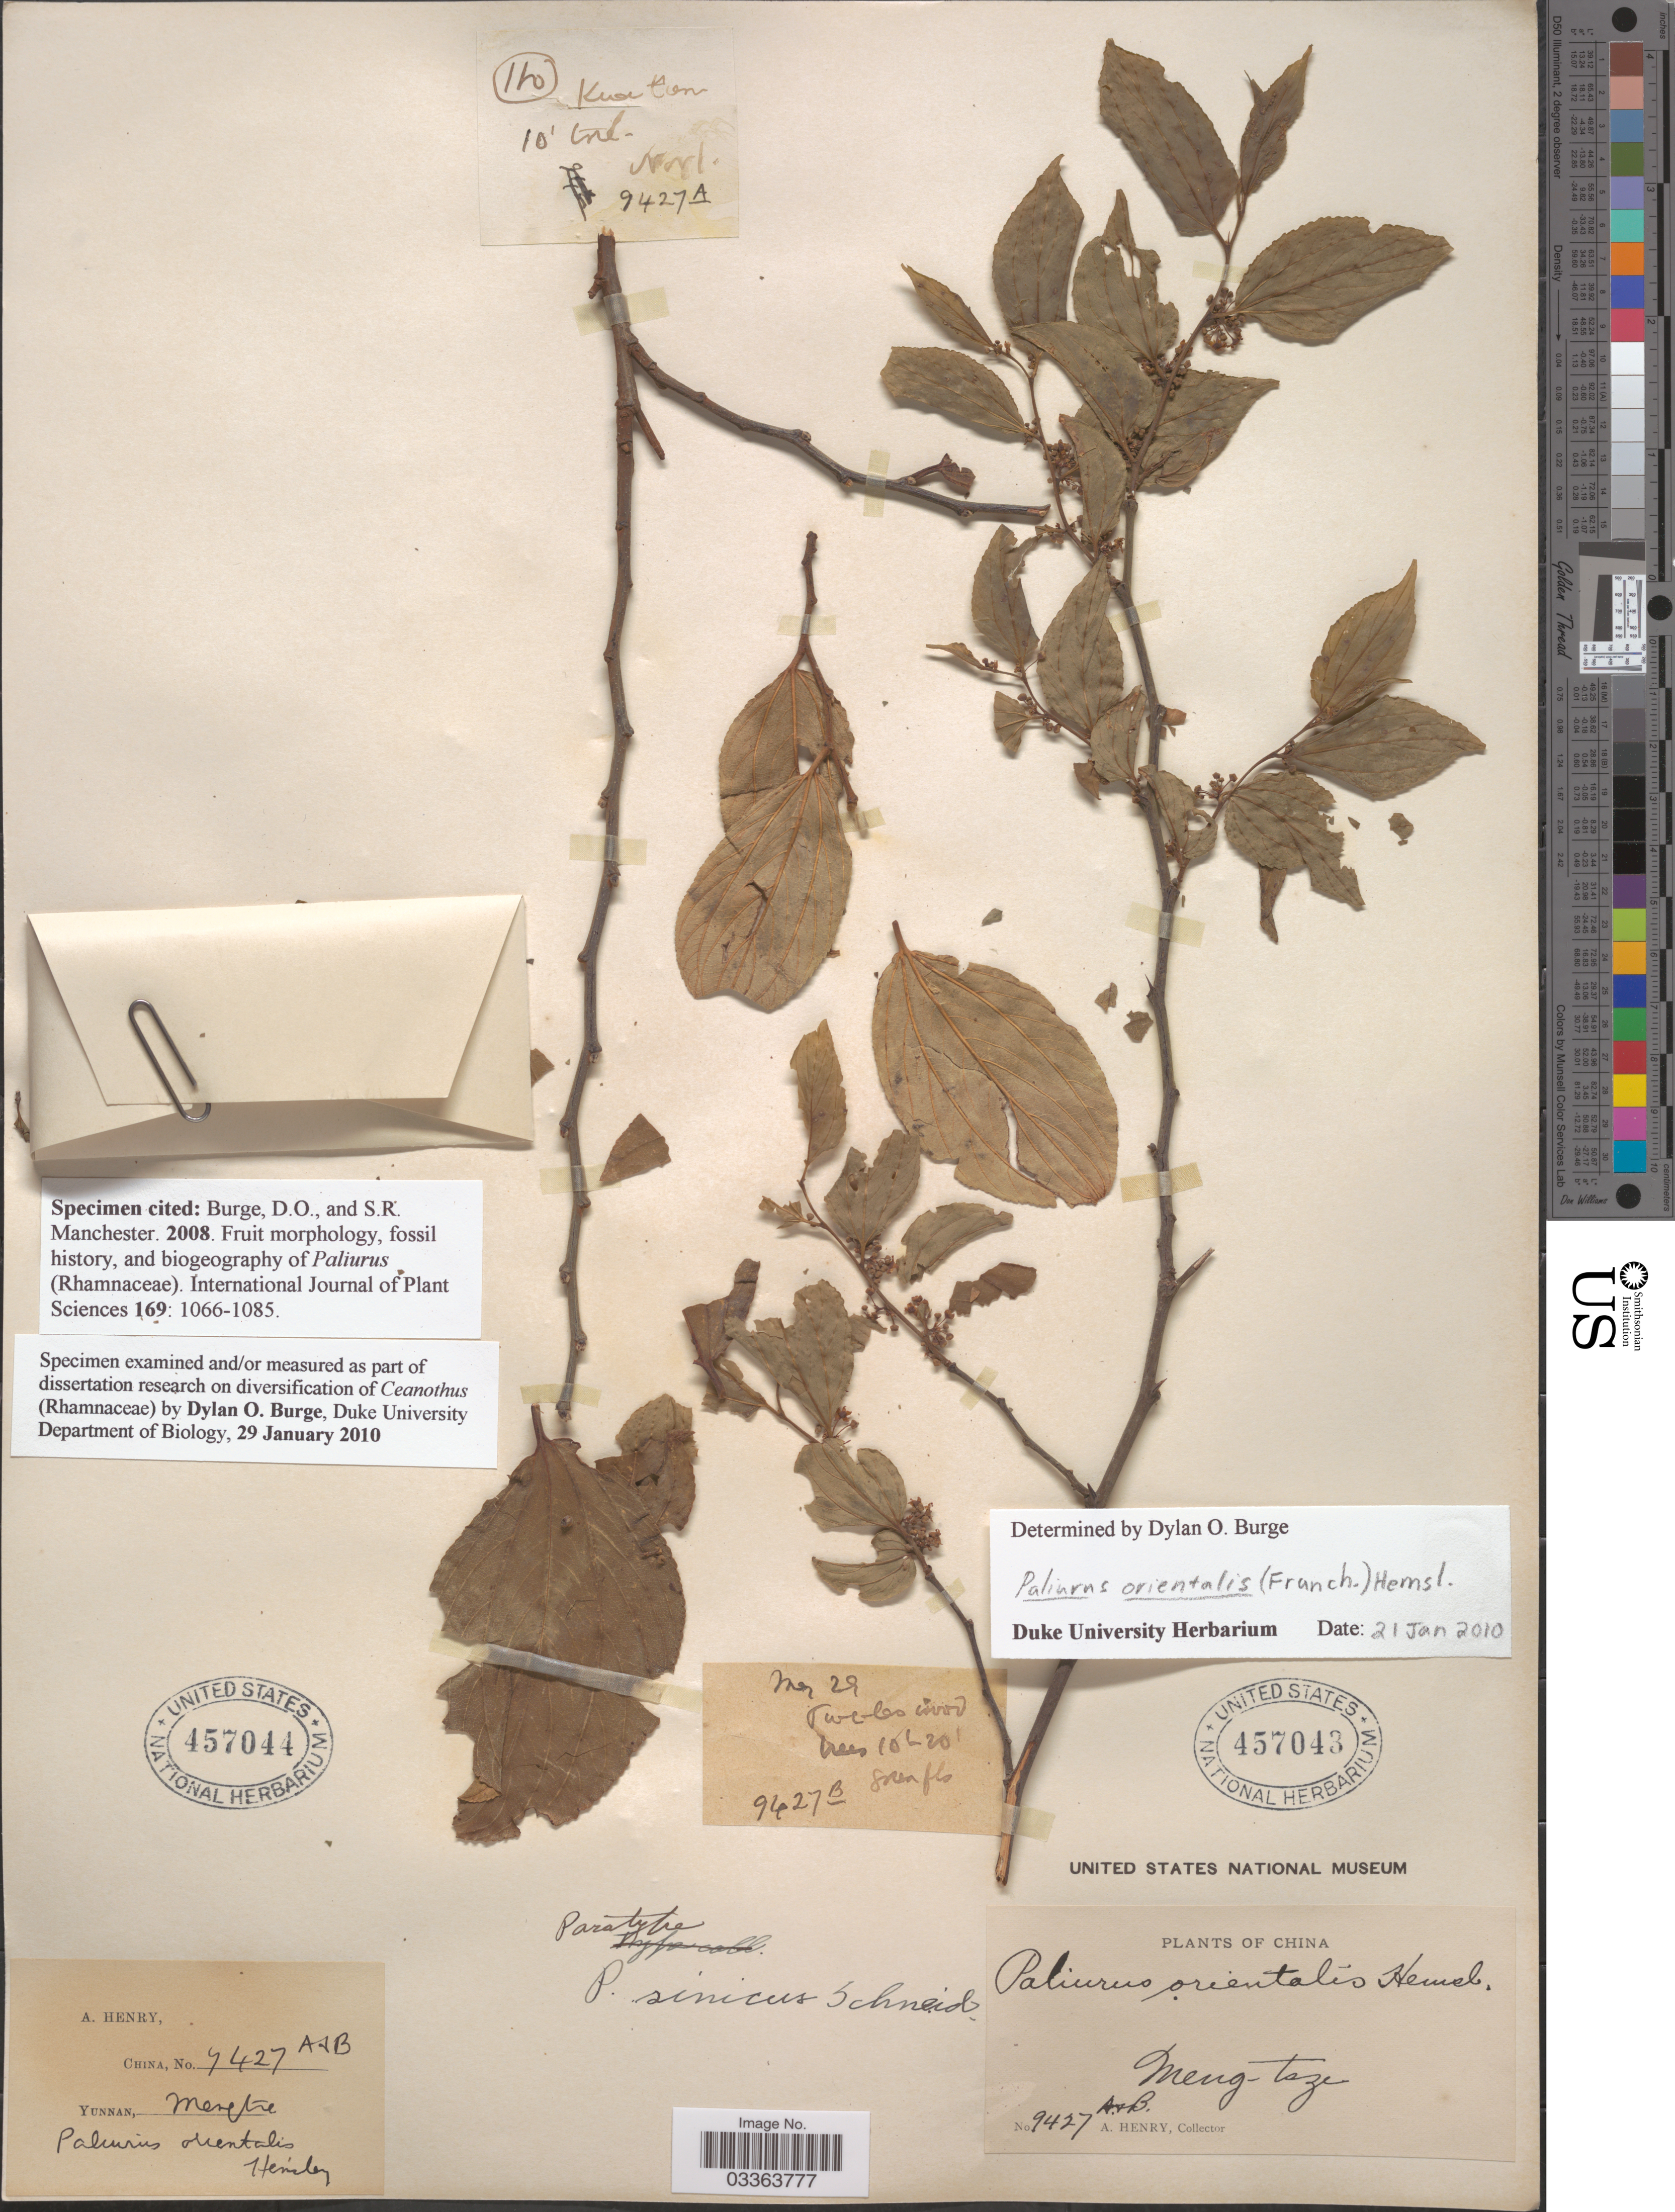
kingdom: Plantae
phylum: Tracheophyta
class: Magnoliopsida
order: Rosales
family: Rhamnaceae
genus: Paliurus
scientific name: Paliurus orientalis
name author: Hemsl.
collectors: A. Henry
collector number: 7427 A/ 7427 B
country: China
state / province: Yunnan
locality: Mengtze. Paluvius orientalis.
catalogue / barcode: US 457044-2